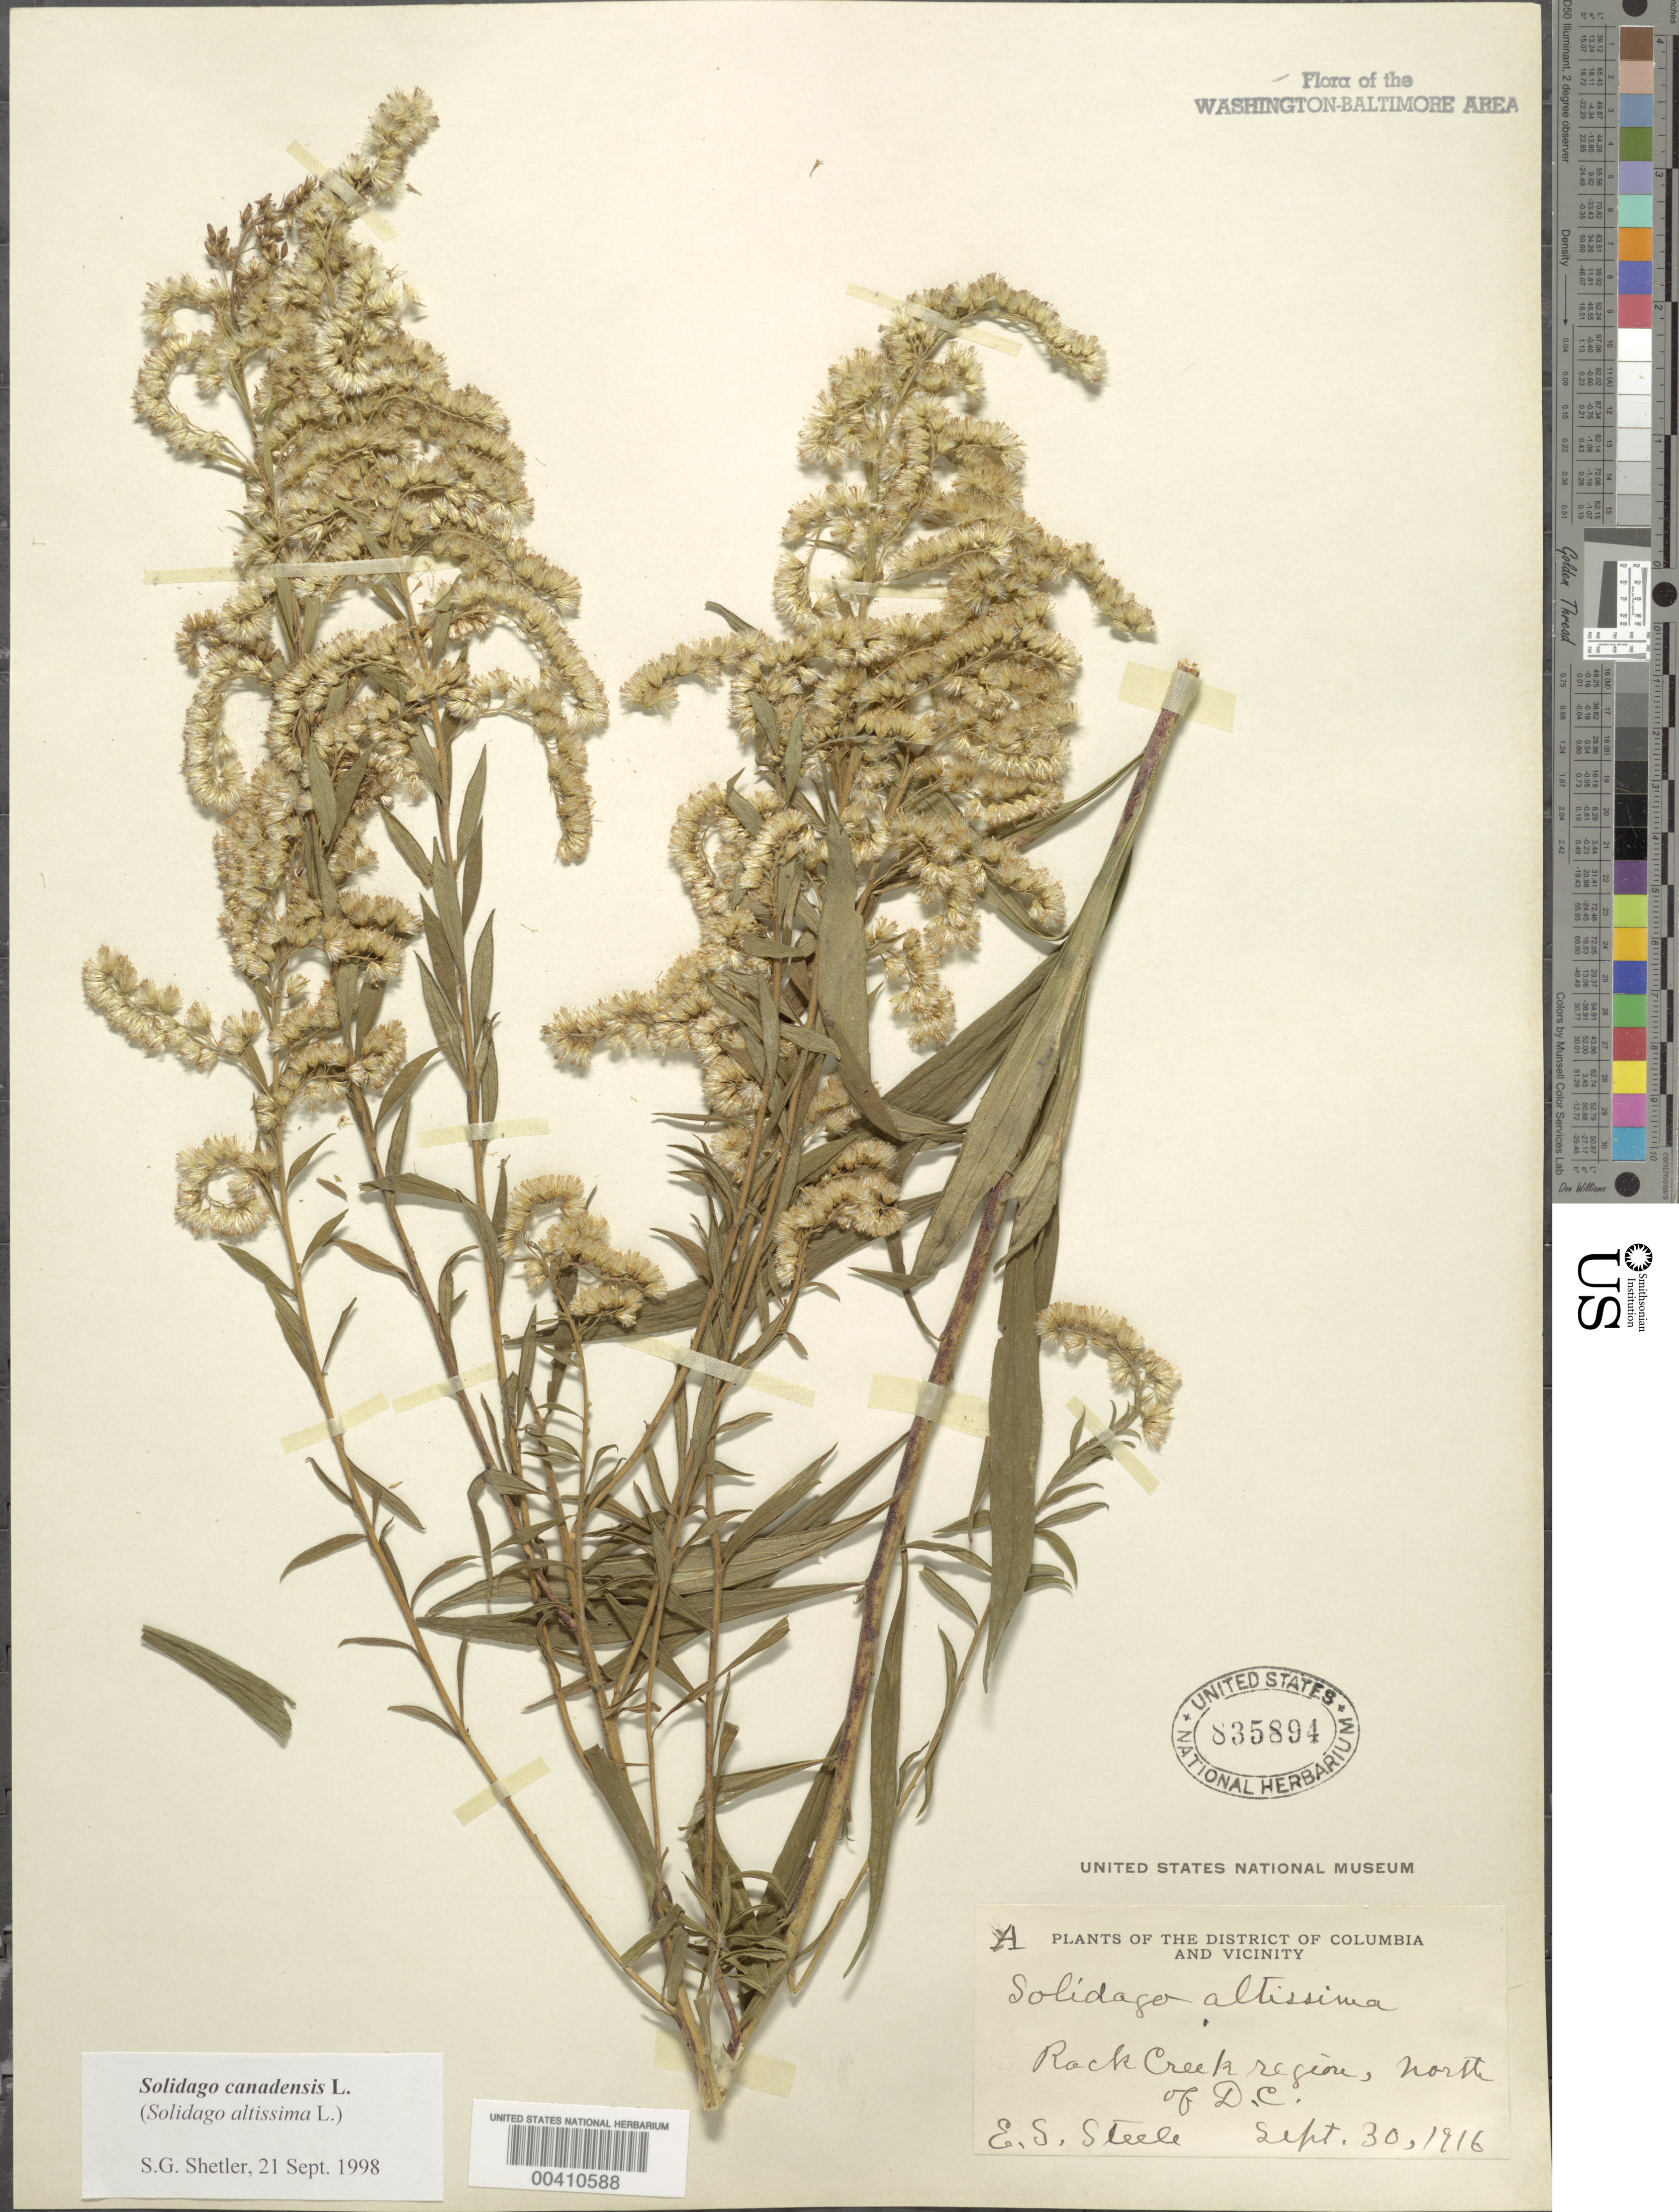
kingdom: Plantae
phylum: Tracheophyta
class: Magnoliopsida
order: Asterales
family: Asteraceae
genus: Solidago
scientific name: Solidago canadensis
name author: L.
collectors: E. Steele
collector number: A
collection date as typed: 30 Sep 1916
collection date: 1916-09-30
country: United States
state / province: Maryland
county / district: Montgomery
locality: Rock Creek Region, N of DC Line Rock Creek Park & vicinity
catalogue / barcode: US 835894